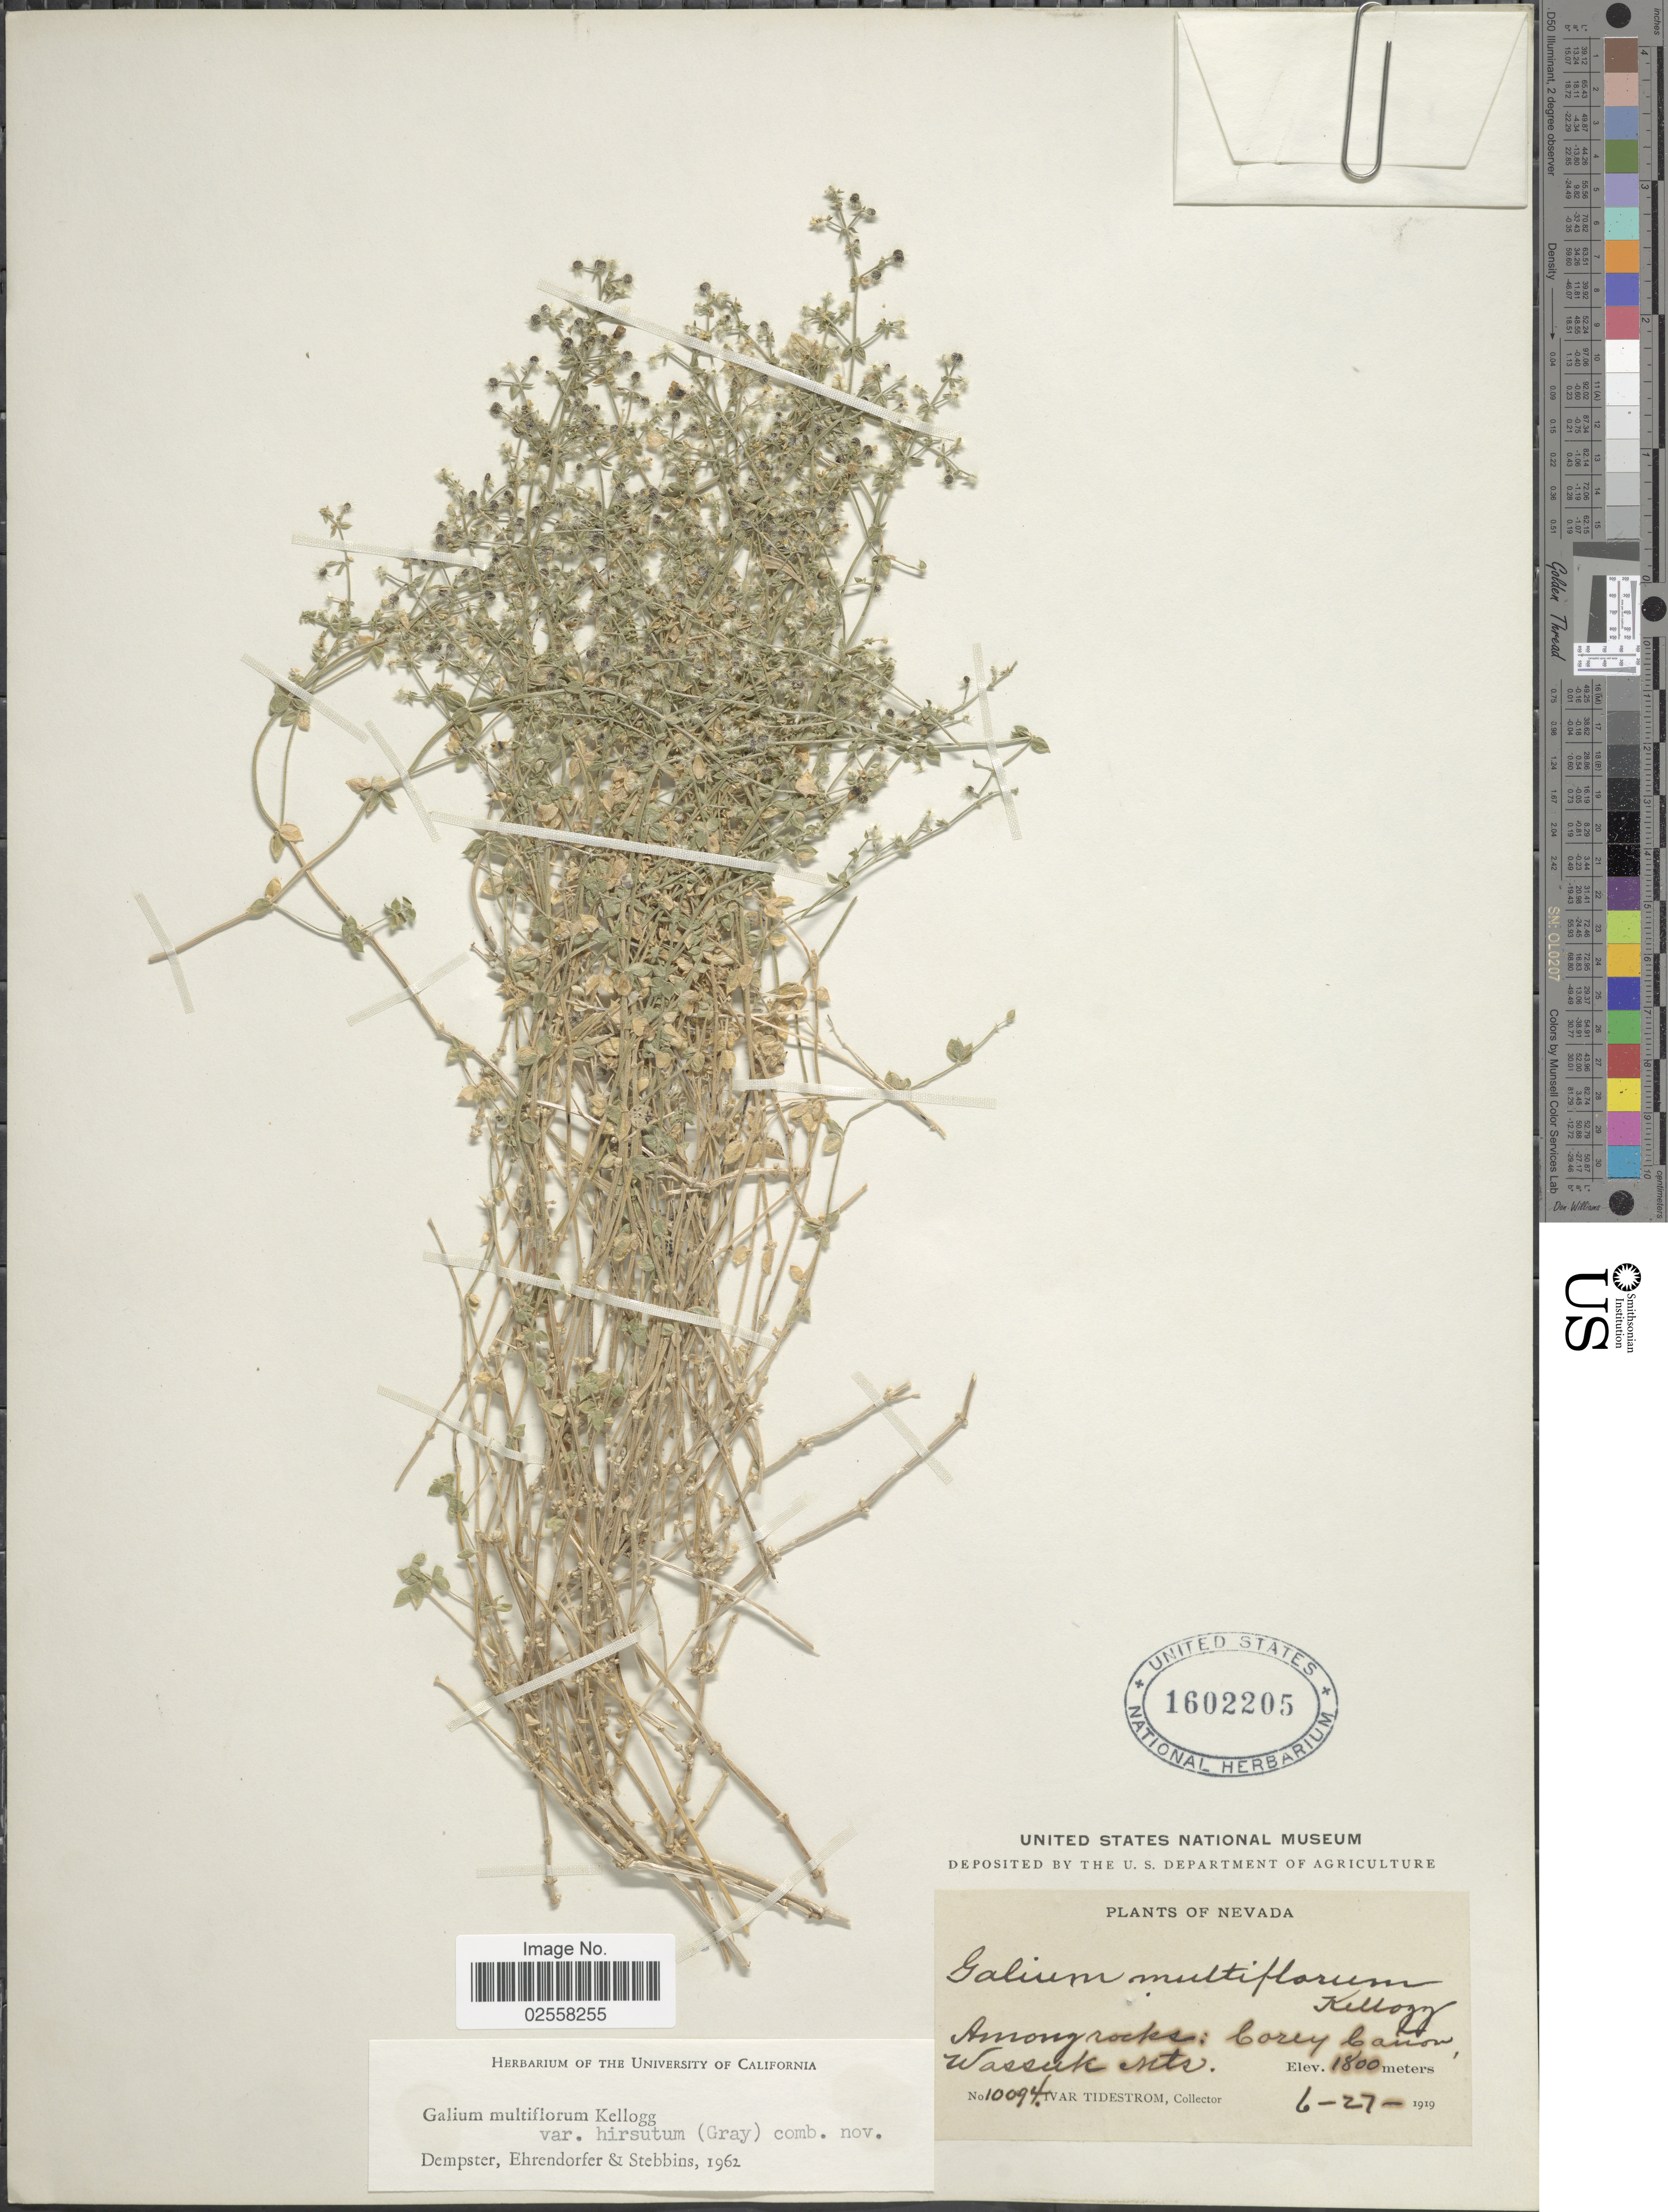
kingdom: Plantae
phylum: Tracheophyta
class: Magnoliopsida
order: Gentianales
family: Rubiaceae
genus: Galium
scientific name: Galium multiflorum var. hirsutum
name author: (A. Gray) A. Gray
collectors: I. F. Tidestrom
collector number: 10094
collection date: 1919-06-27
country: United States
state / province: Nevada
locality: Corey Cañon, Wassuk Mts.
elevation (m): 1800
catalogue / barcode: US 1602205